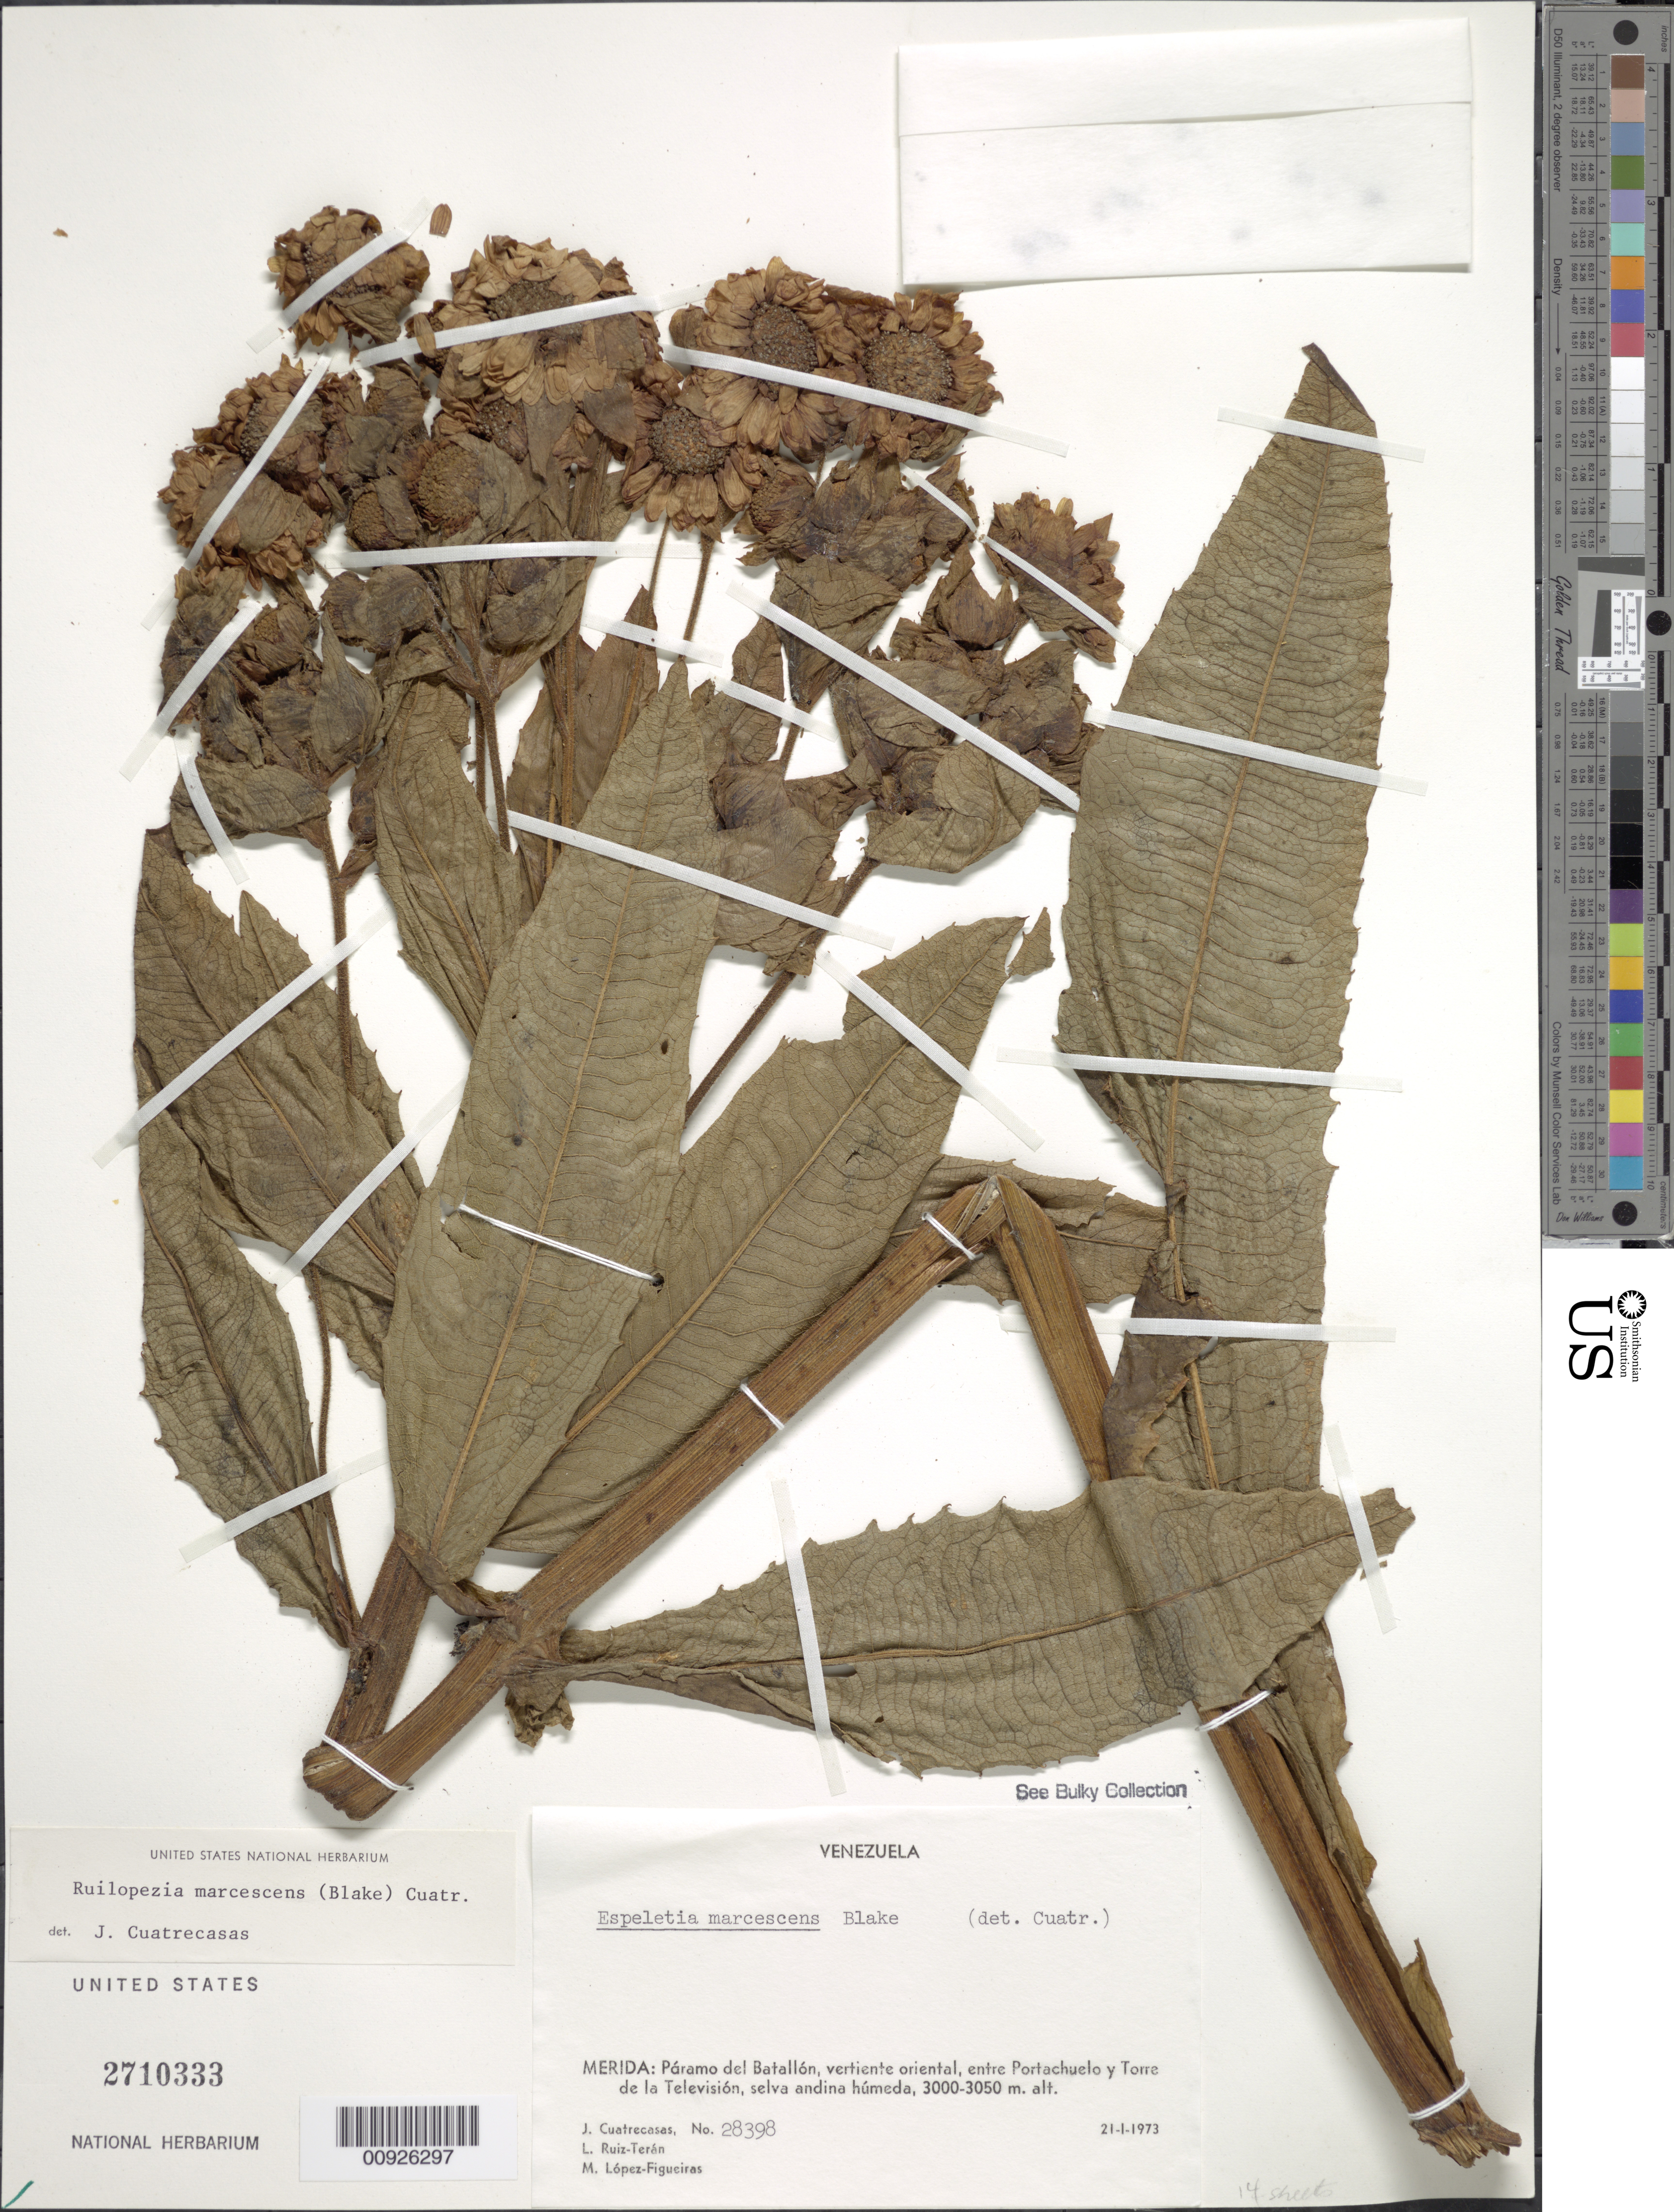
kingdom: Plantae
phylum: Tracheophyta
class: Magnoliopsida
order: Asterales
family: Asteraceae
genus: Ruilopezia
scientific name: Ruilopezia marcescens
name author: (S.F. Blake) Cuatrec.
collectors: J. Cuatrecasas, L. E. Ruíz-Terán & M. López Figueiras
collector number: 28398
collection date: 1973-01-21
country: Venezuela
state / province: Mérida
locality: Paramo del Batallón. Vertiente oriental, entre Portachuelo y Torre de la Televisión.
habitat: Selva andina húmeda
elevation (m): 3000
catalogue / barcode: US 2710333